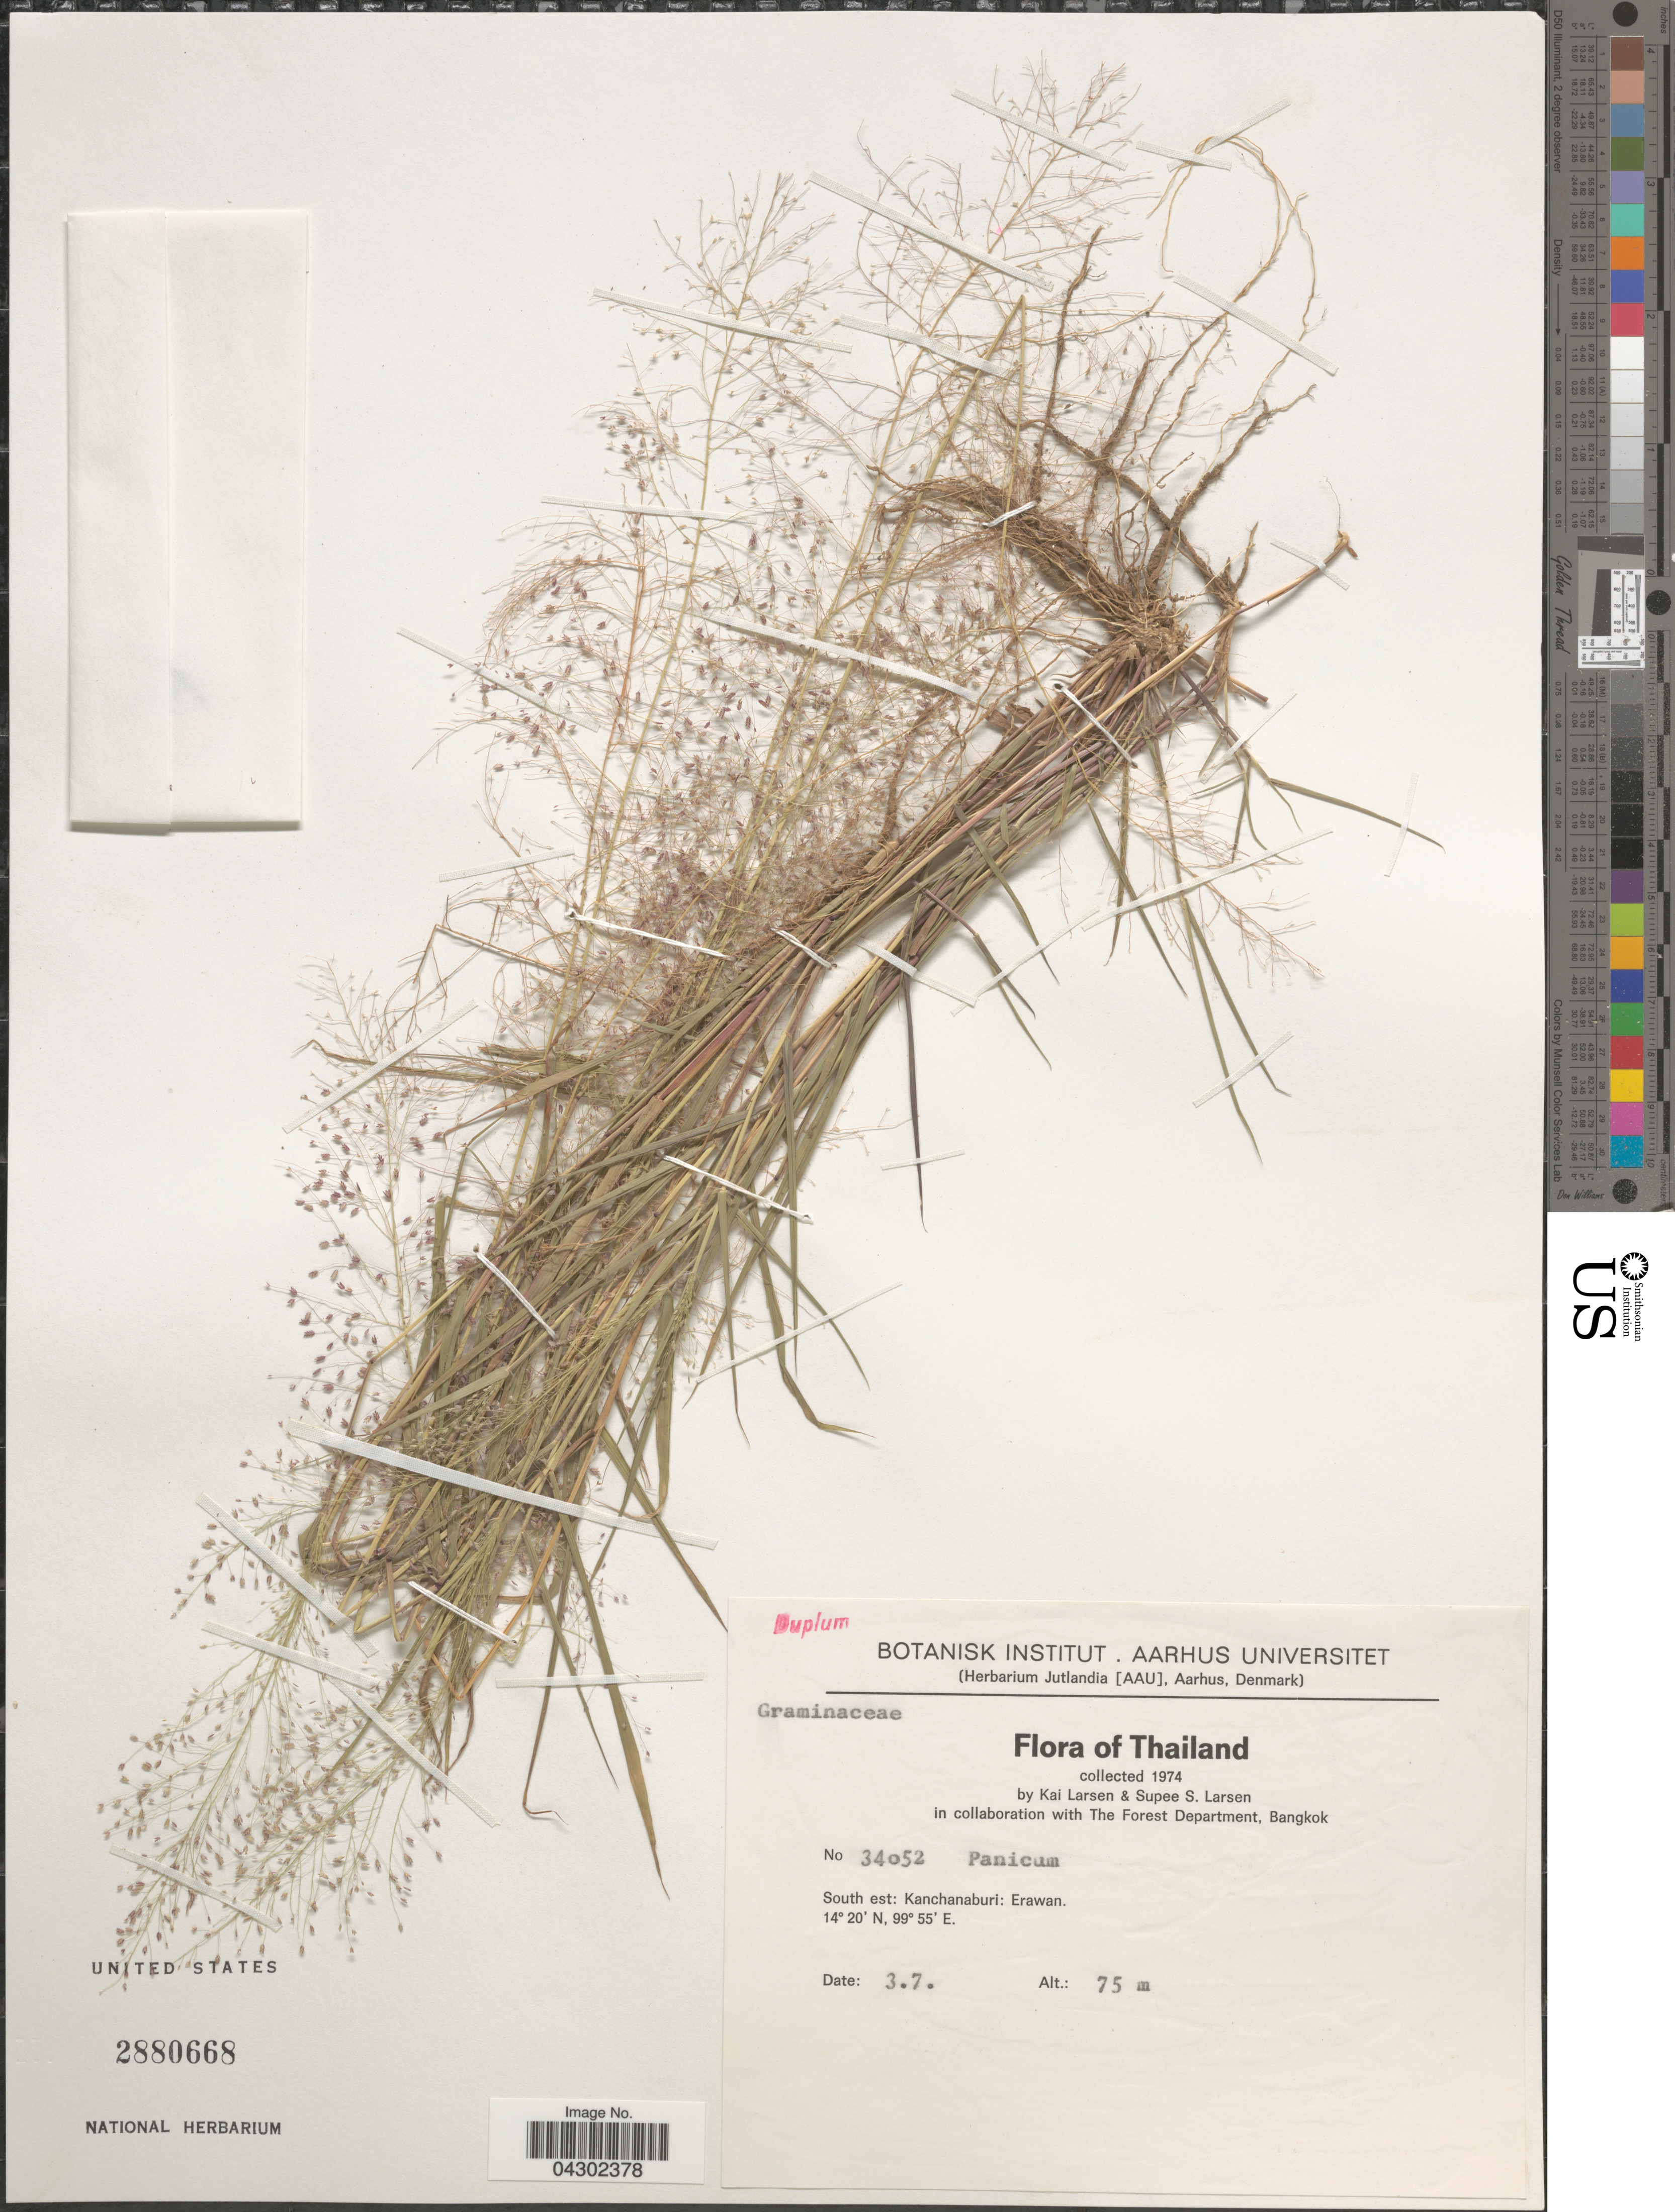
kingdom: Plantae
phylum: Tracheophyta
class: Liliopsida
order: Poales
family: Poaceae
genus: Panicum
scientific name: Panicum sp.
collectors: K. Larsen & S. Larsen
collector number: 34052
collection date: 1974-07-03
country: Thailand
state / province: Kanchanaburi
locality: South est: Kanchanaburi: Erawan.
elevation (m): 75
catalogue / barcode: US 2880668